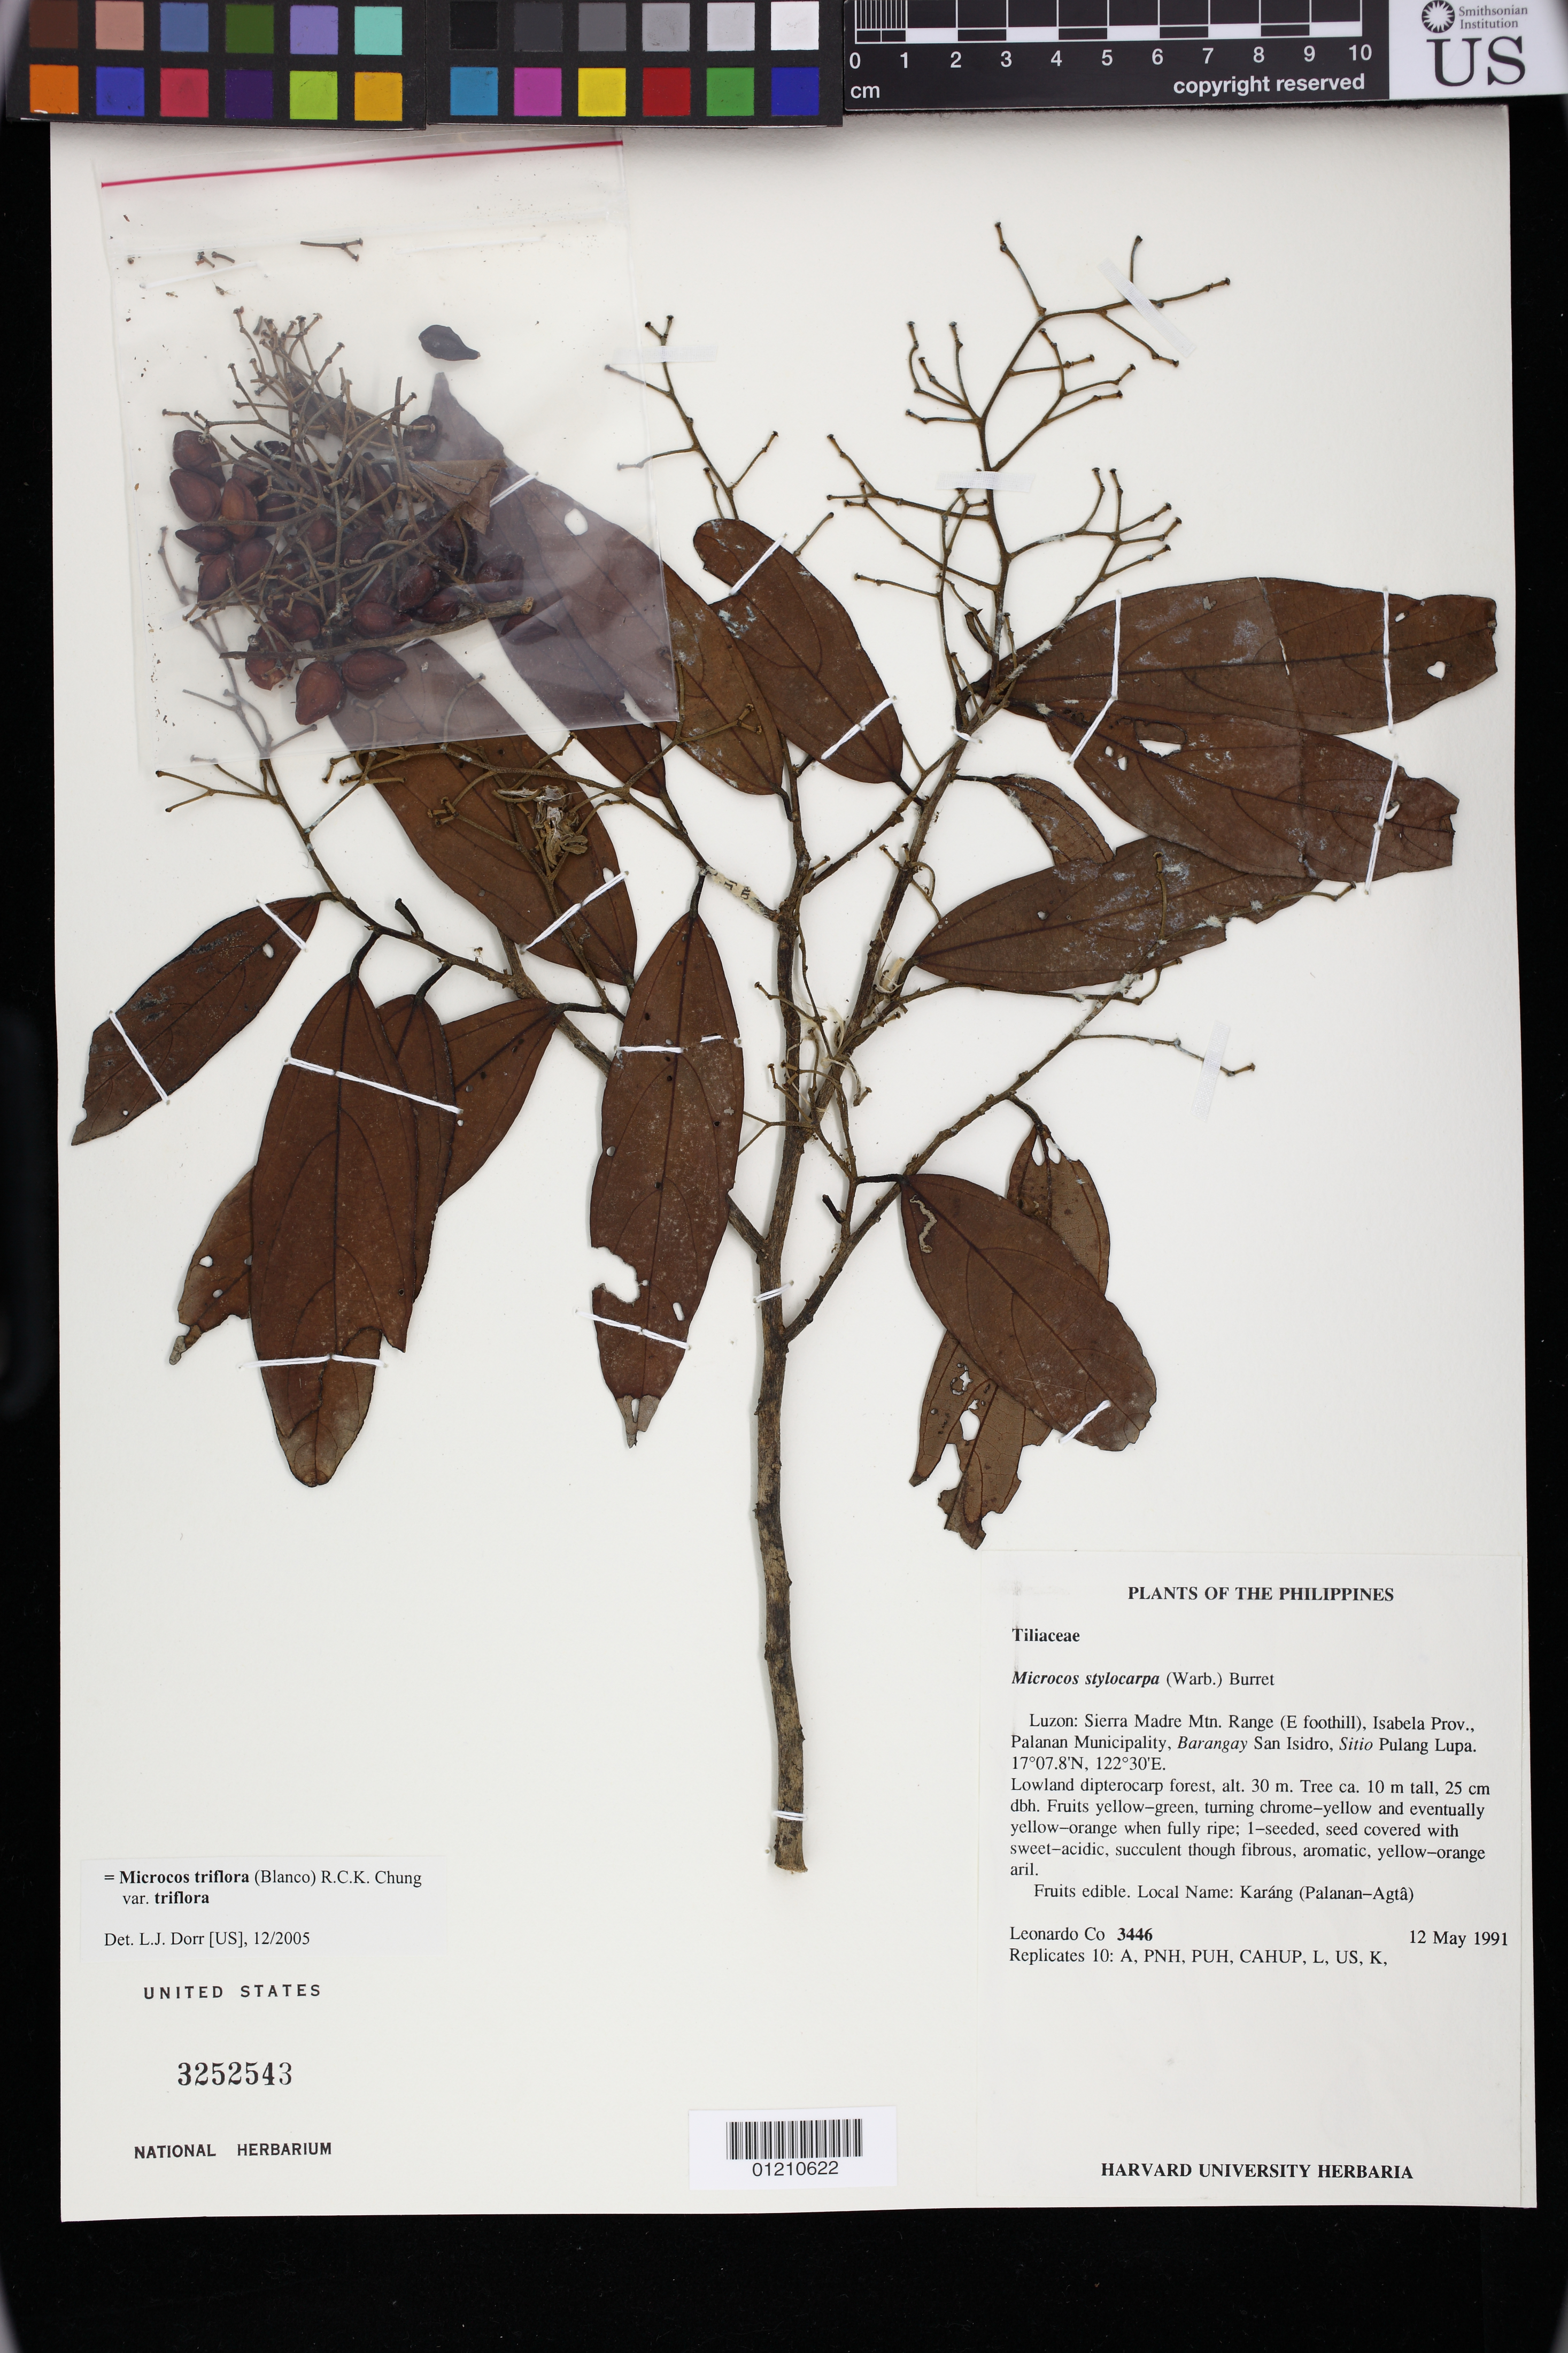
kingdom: Plantae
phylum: Tracheophyta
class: Magnoliopsida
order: Malvales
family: Malvaceae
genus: Microcos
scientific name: Microcos triflora var. triflora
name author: (Blanco) R.C.K. Chung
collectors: L. Co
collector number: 3446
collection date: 1991-05-12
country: Philippines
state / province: Cagayan Valley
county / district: Isabela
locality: Sierra Madre Mtn. Range (E. foothill) Palanan Municipality, Barangay San Isidro, Sitio Pulang Lupa.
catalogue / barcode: US 3252543